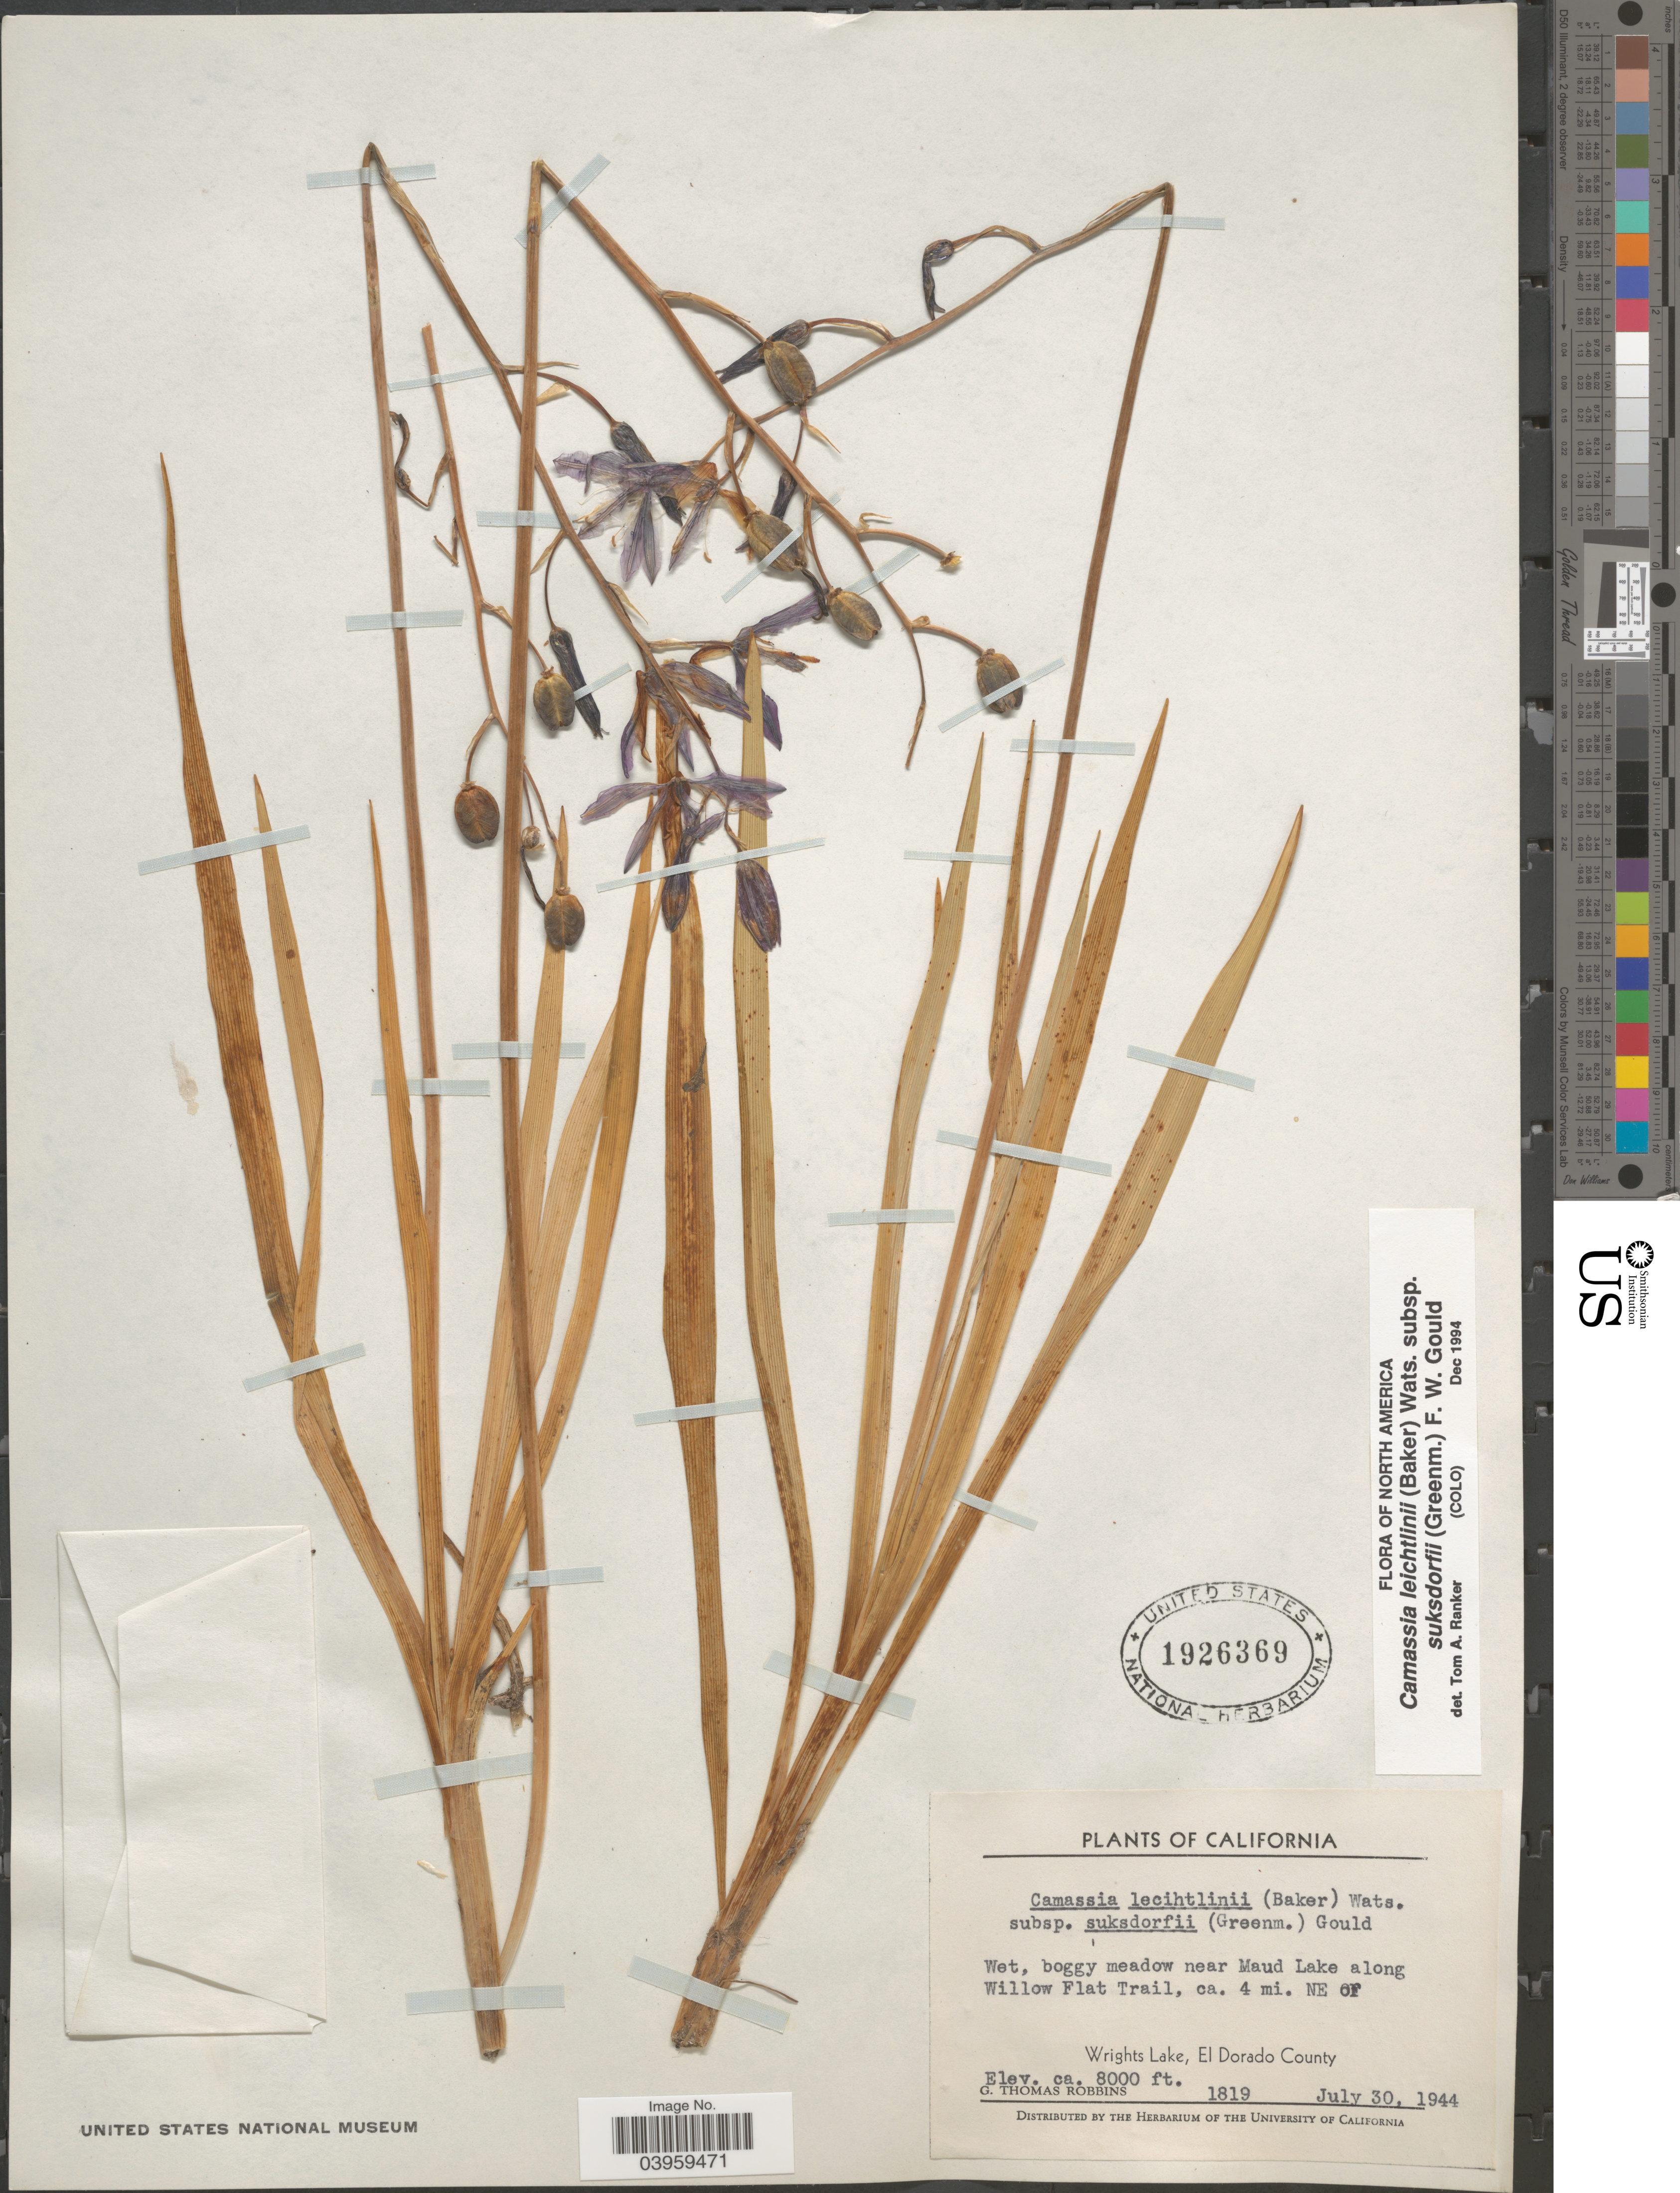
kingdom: Plantae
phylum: Tracheophyta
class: Liliopsida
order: Asparagales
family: Asparagaceae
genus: Camassia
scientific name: Camassia leichtlinii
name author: (Baker) S. Watson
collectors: G. T. Robbins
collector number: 1819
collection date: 1944-07-30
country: United States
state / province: California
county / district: El Dorado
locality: Wet, boggy meadow near Maud Lake along Willow Flat Trail, ca. 4 mi. NE of Wrights Lake, El Dorado County.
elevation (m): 2438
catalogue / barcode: US 1926369